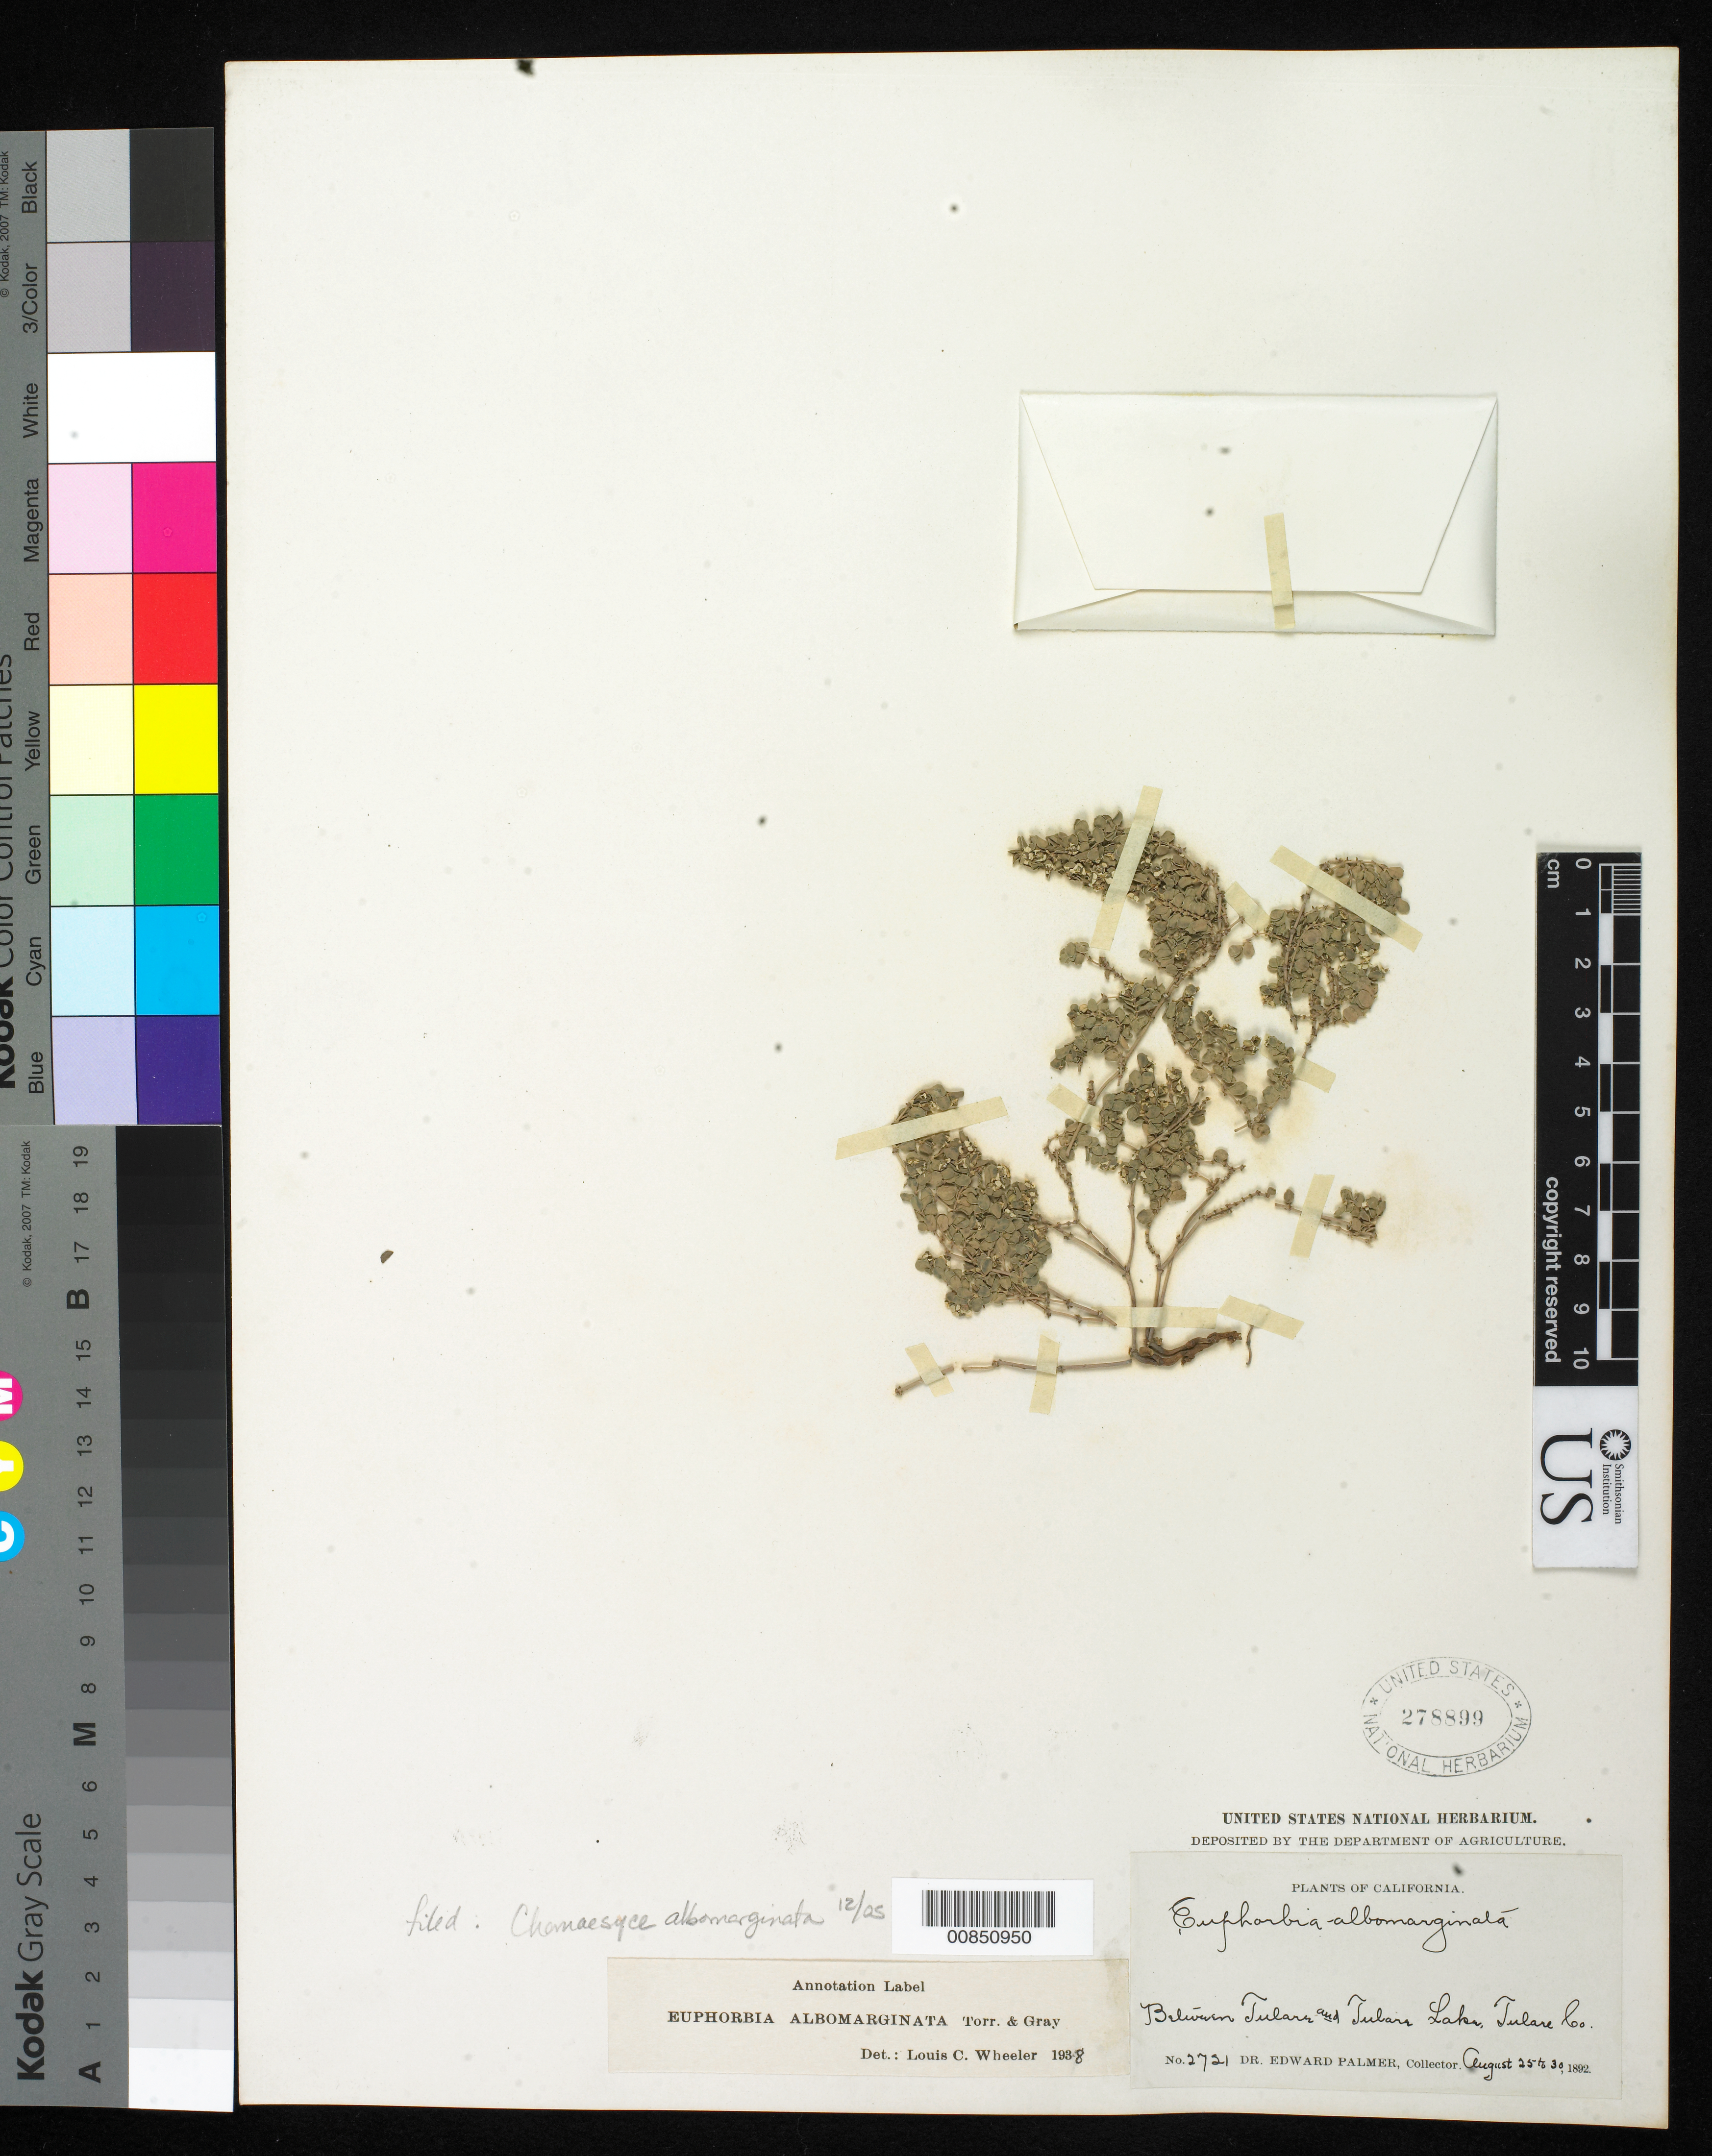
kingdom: Plantae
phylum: Tracheophyta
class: Magnoliopsida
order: Malpighiales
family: Euphorbiaceae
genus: Chamaesyce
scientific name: Chamaesyce albomarginata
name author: (Torr. & A. Gray) Small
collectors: E. Palmer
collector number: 2721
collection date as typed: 25 Aug 1892 to 30 Aug 1892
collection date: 1892-08-25/1892-08-30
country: United States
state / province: California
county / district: Tulare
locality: Between Tulare and Tulare Lake, Tulare County, California.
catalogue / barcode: US 278899